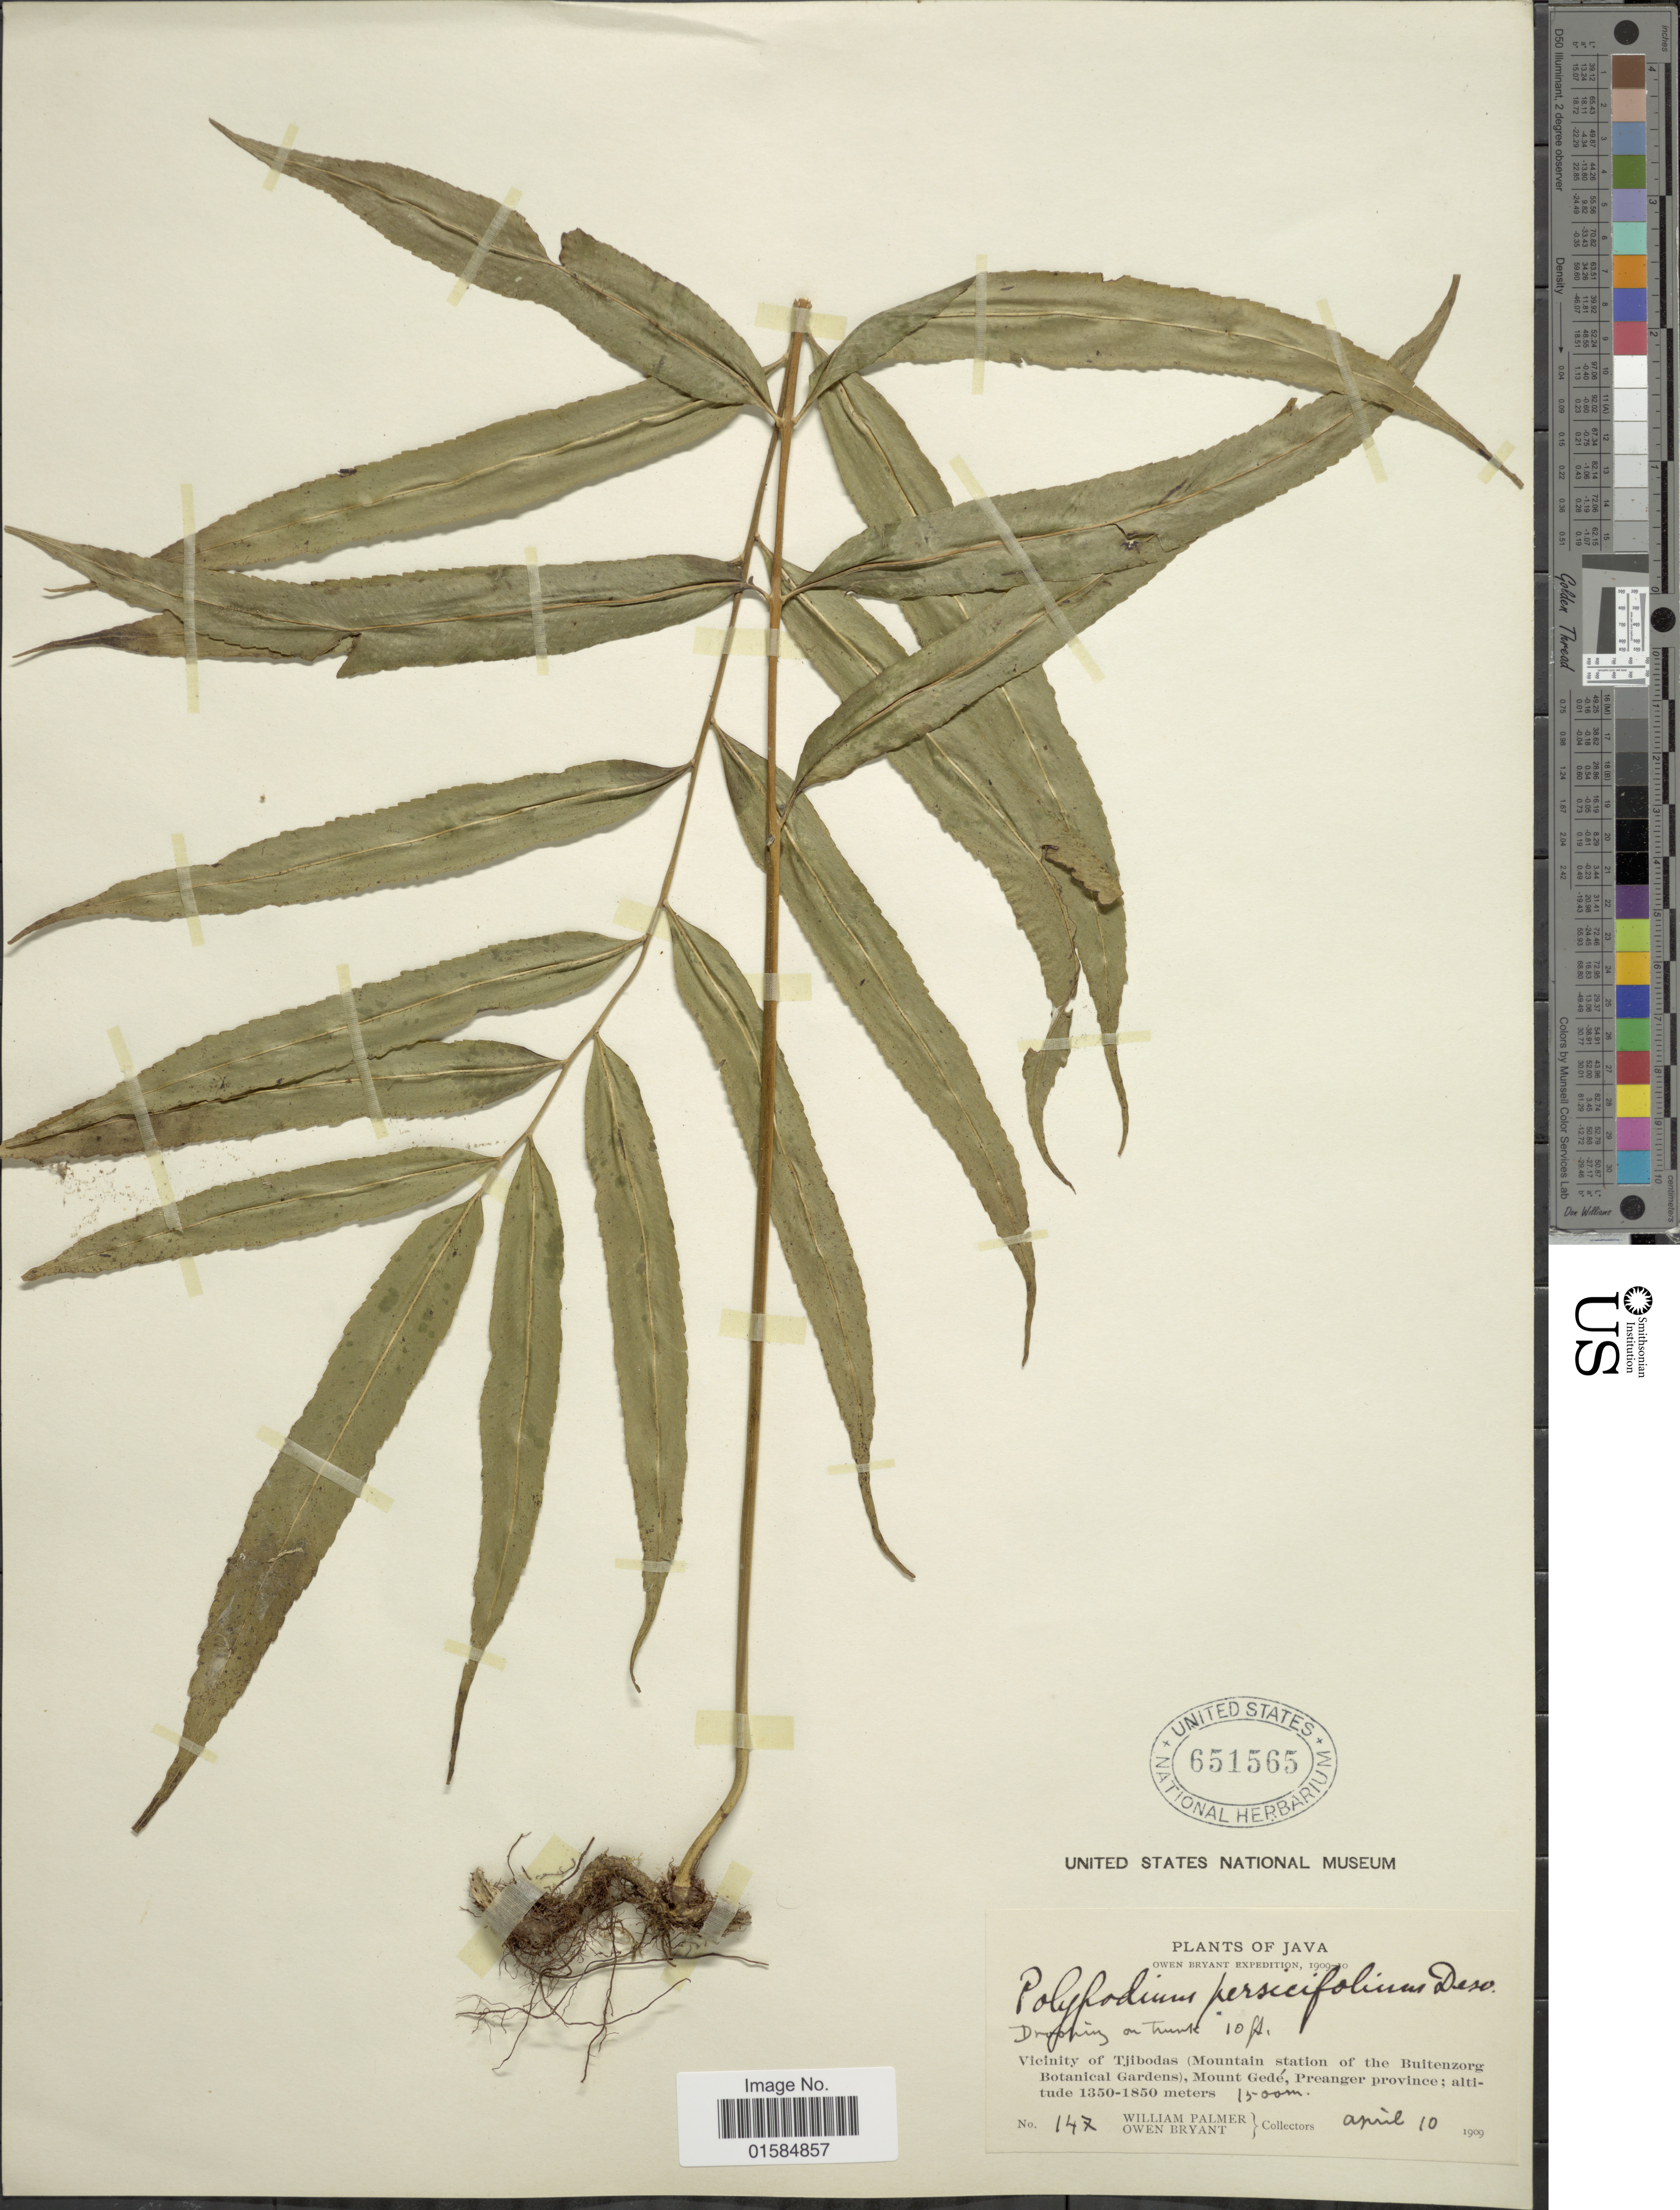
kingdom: Plantae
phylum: Tracheophyta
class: Polypodiopsida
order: Polypodiales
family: Polypodiaceae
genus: Goniophlebium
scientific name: Goniophlebium persicifolium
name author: (Desv.) Bedd.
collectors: W. Palmer & O. Bryant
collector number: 147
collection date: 1909-04-10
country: Indonesia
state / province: Java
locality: Vicinity of Tjibodas (Mountain station of the Buitenzorg Botanical Gardens), Mount Gede, Preanger province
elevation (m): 1500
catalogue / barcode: US 651565